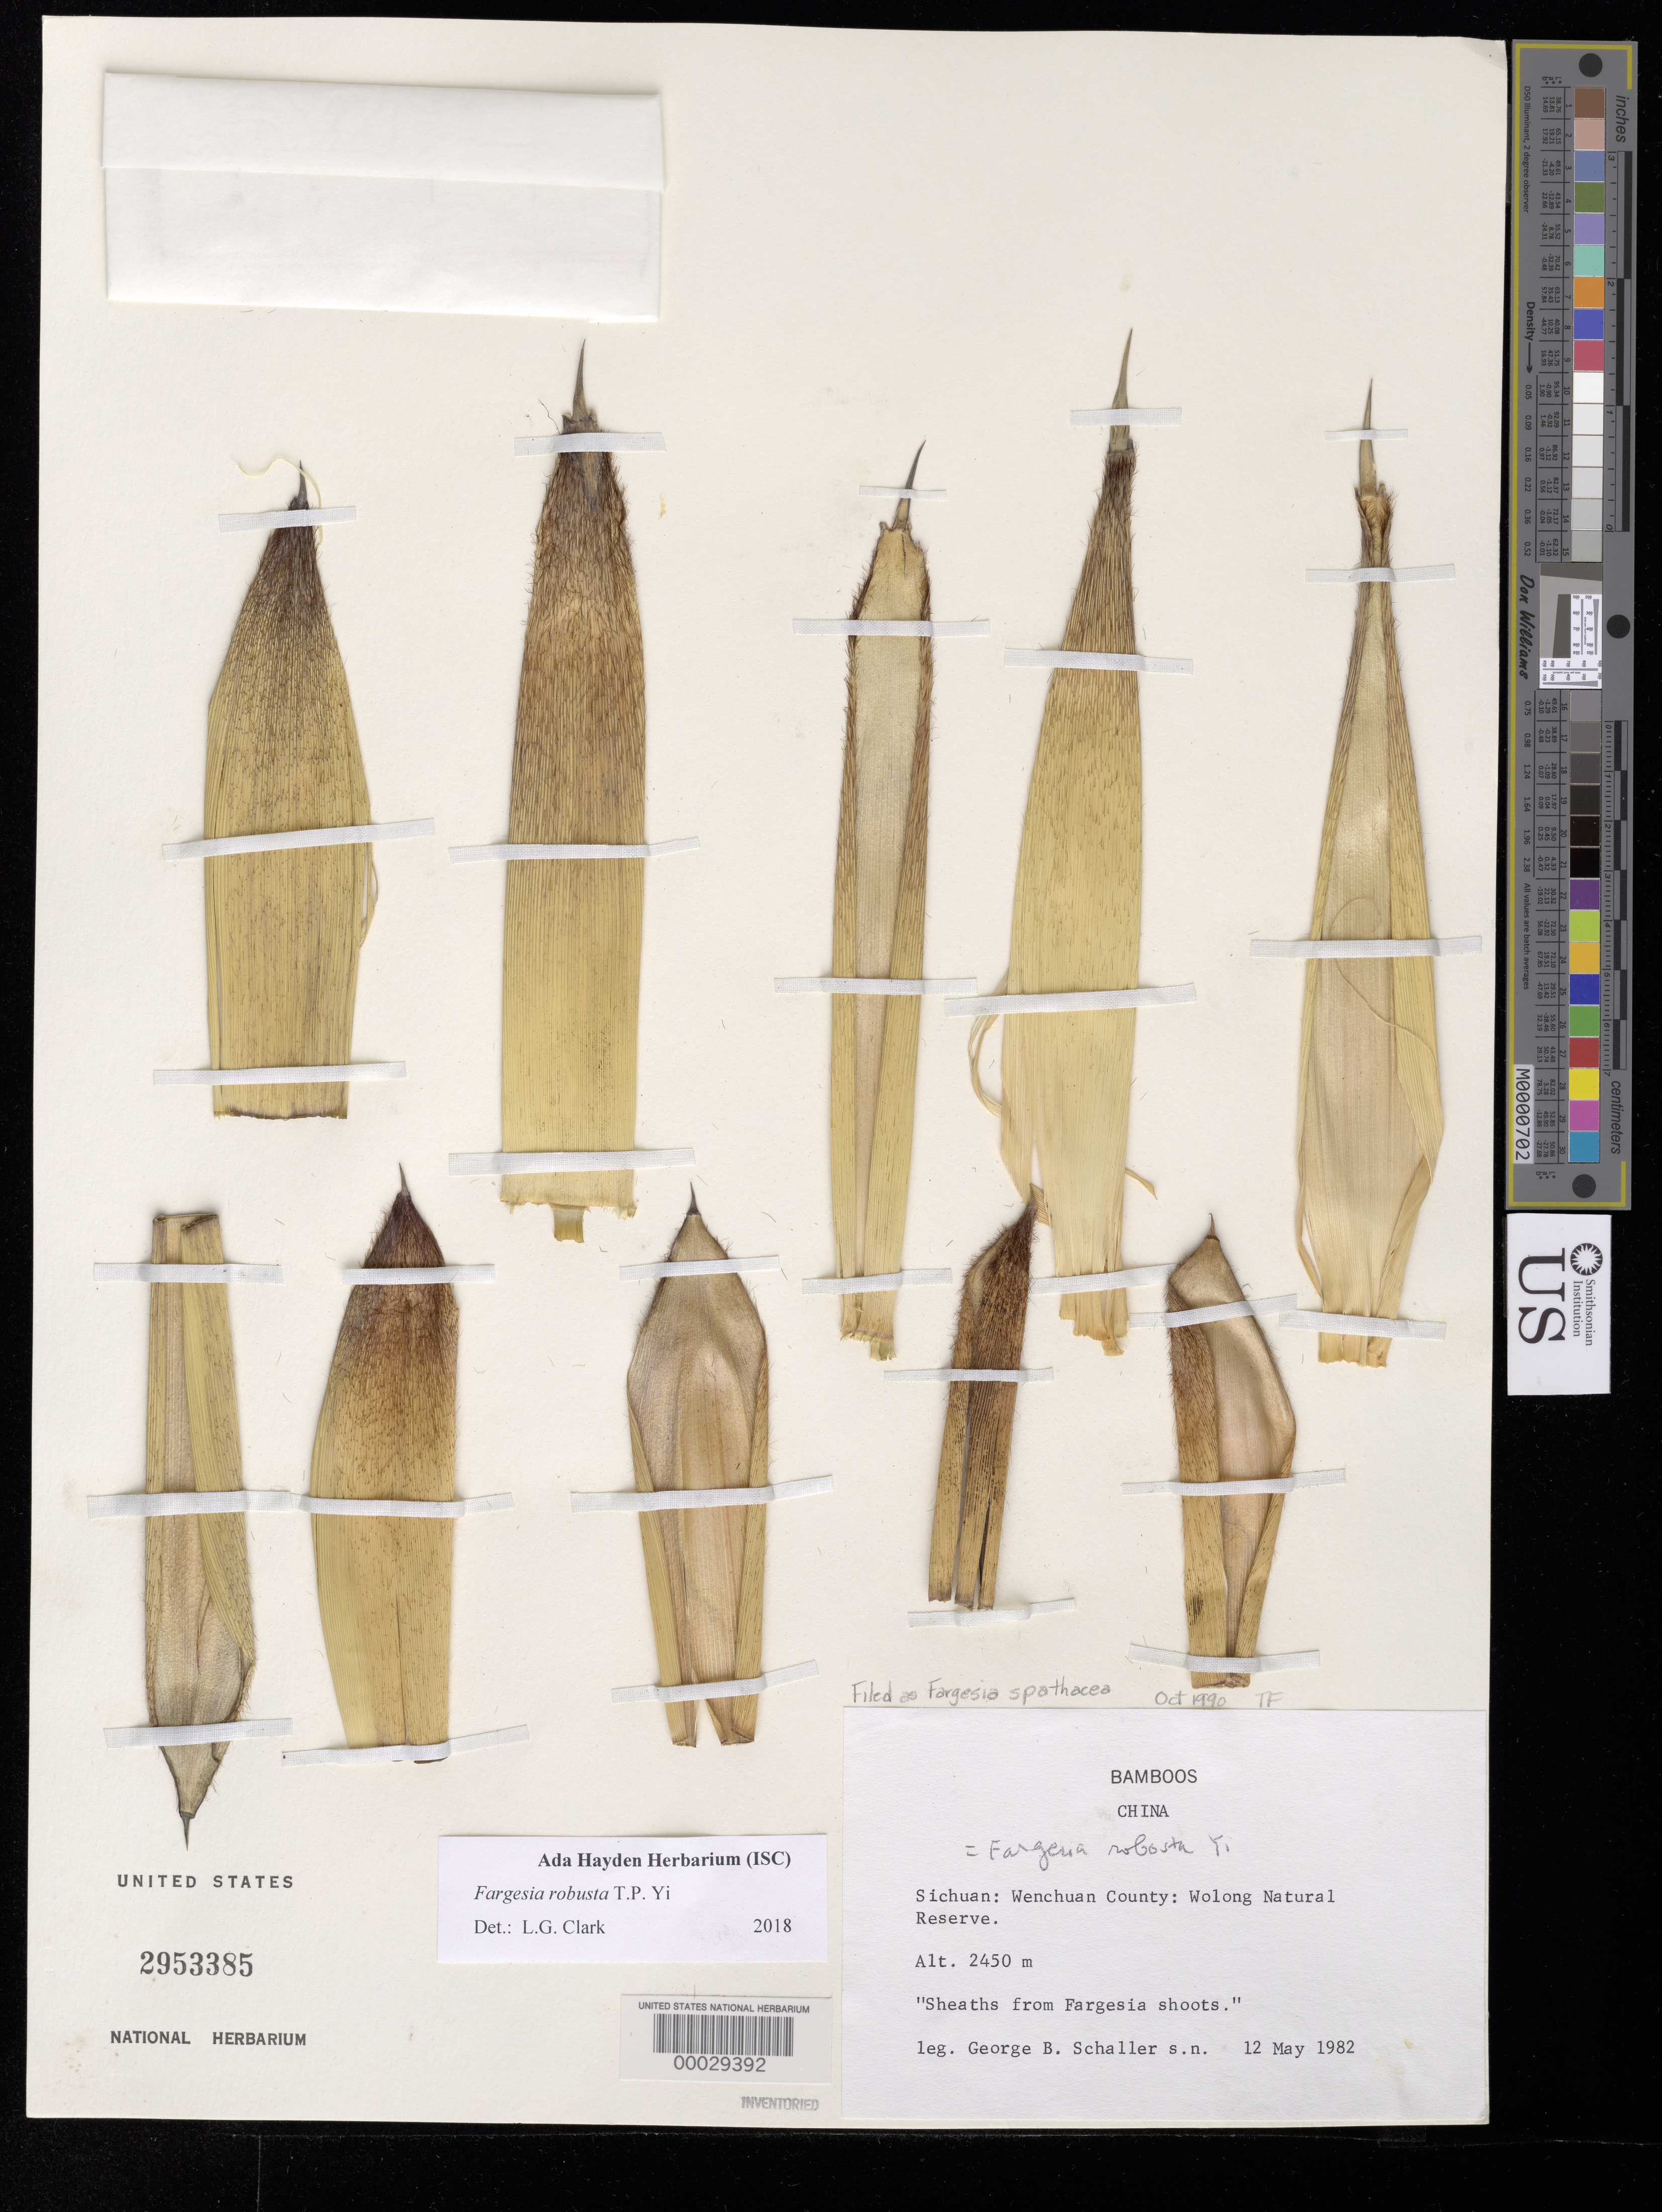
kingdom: Plantae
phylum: Tracheophyta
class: Liliopsida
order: Poales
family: Poaceae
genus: Fargesia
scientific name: Fargesia robusta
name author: T.P. Yi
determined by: Clark, L. G.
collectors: G. Schaller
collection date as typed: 12 May 1982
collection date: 1982-05-12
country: China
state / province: Sichuan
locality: Wolong natural reserve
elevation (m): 2450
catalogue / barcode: US 2953385